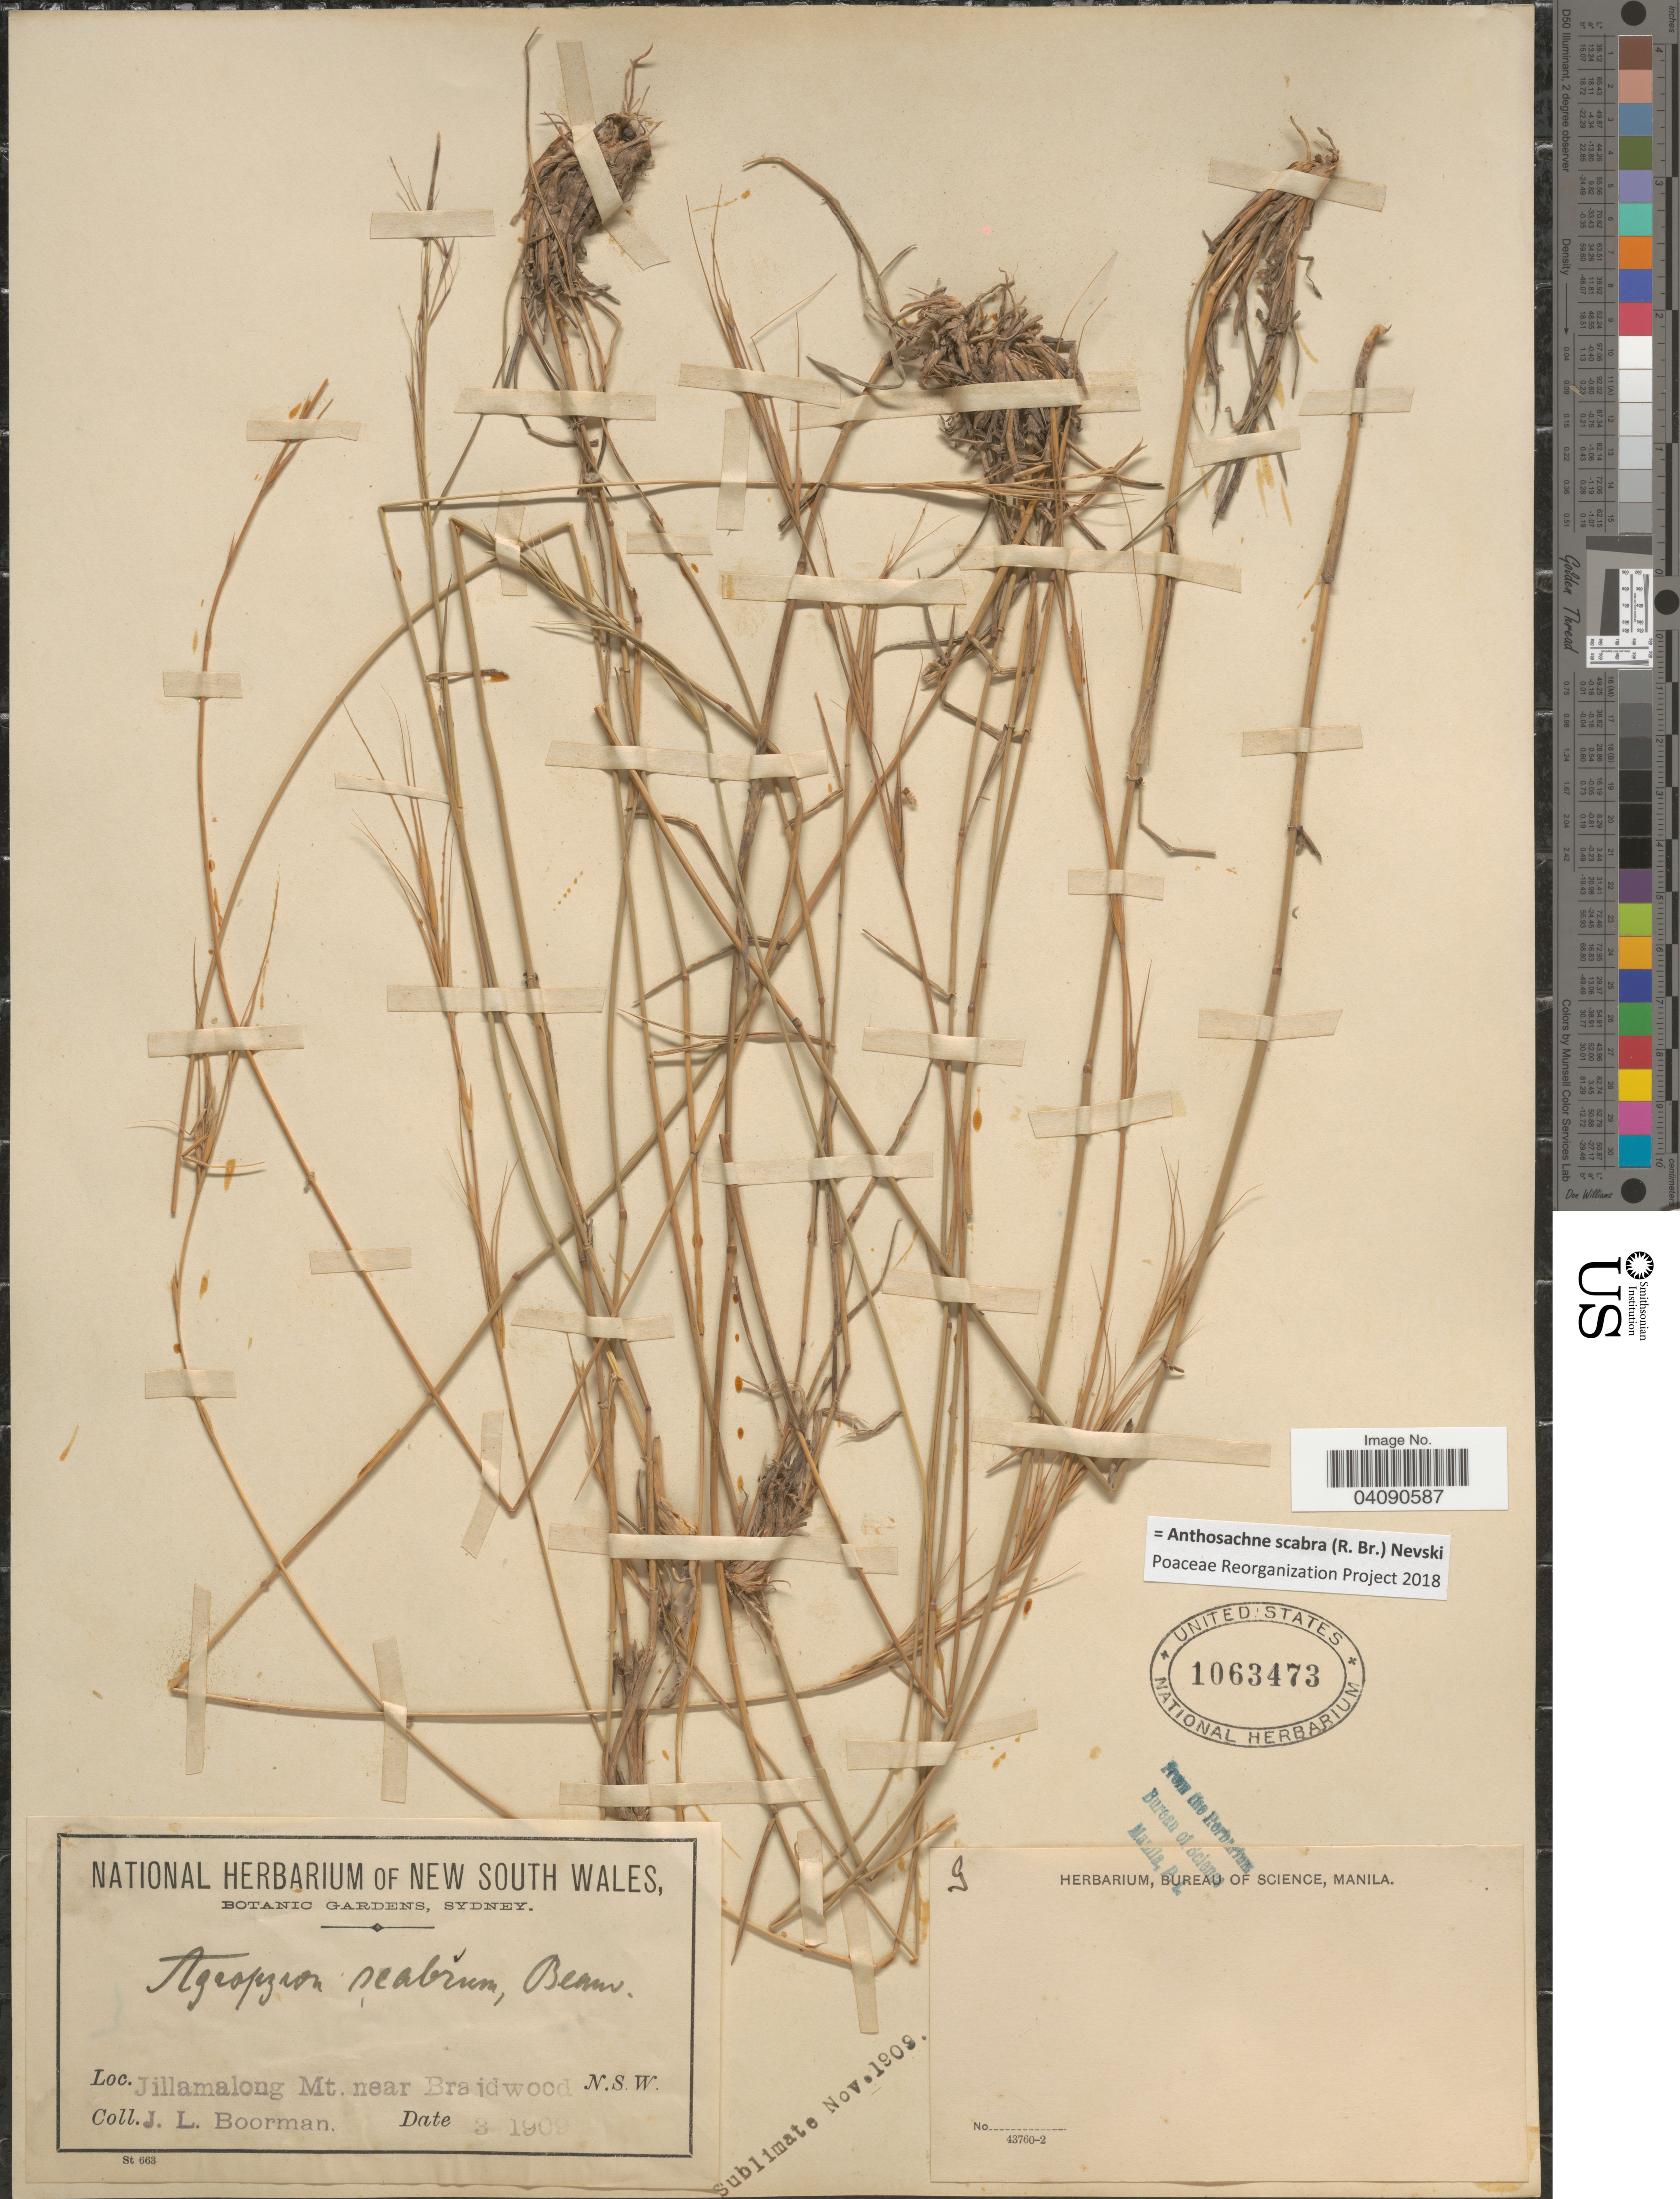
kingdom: Plantae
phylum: Tracheophyta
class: Liliopsida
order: Poales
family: Poaceae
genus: Anthosachne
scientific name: Anthosachne scabra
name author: (R. Br.) Nevski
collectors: J. Boorman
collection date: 1909-03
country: Australia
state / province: New South Wales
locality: Jillamalong Mt near Braidwood.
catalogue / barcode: US 1063473